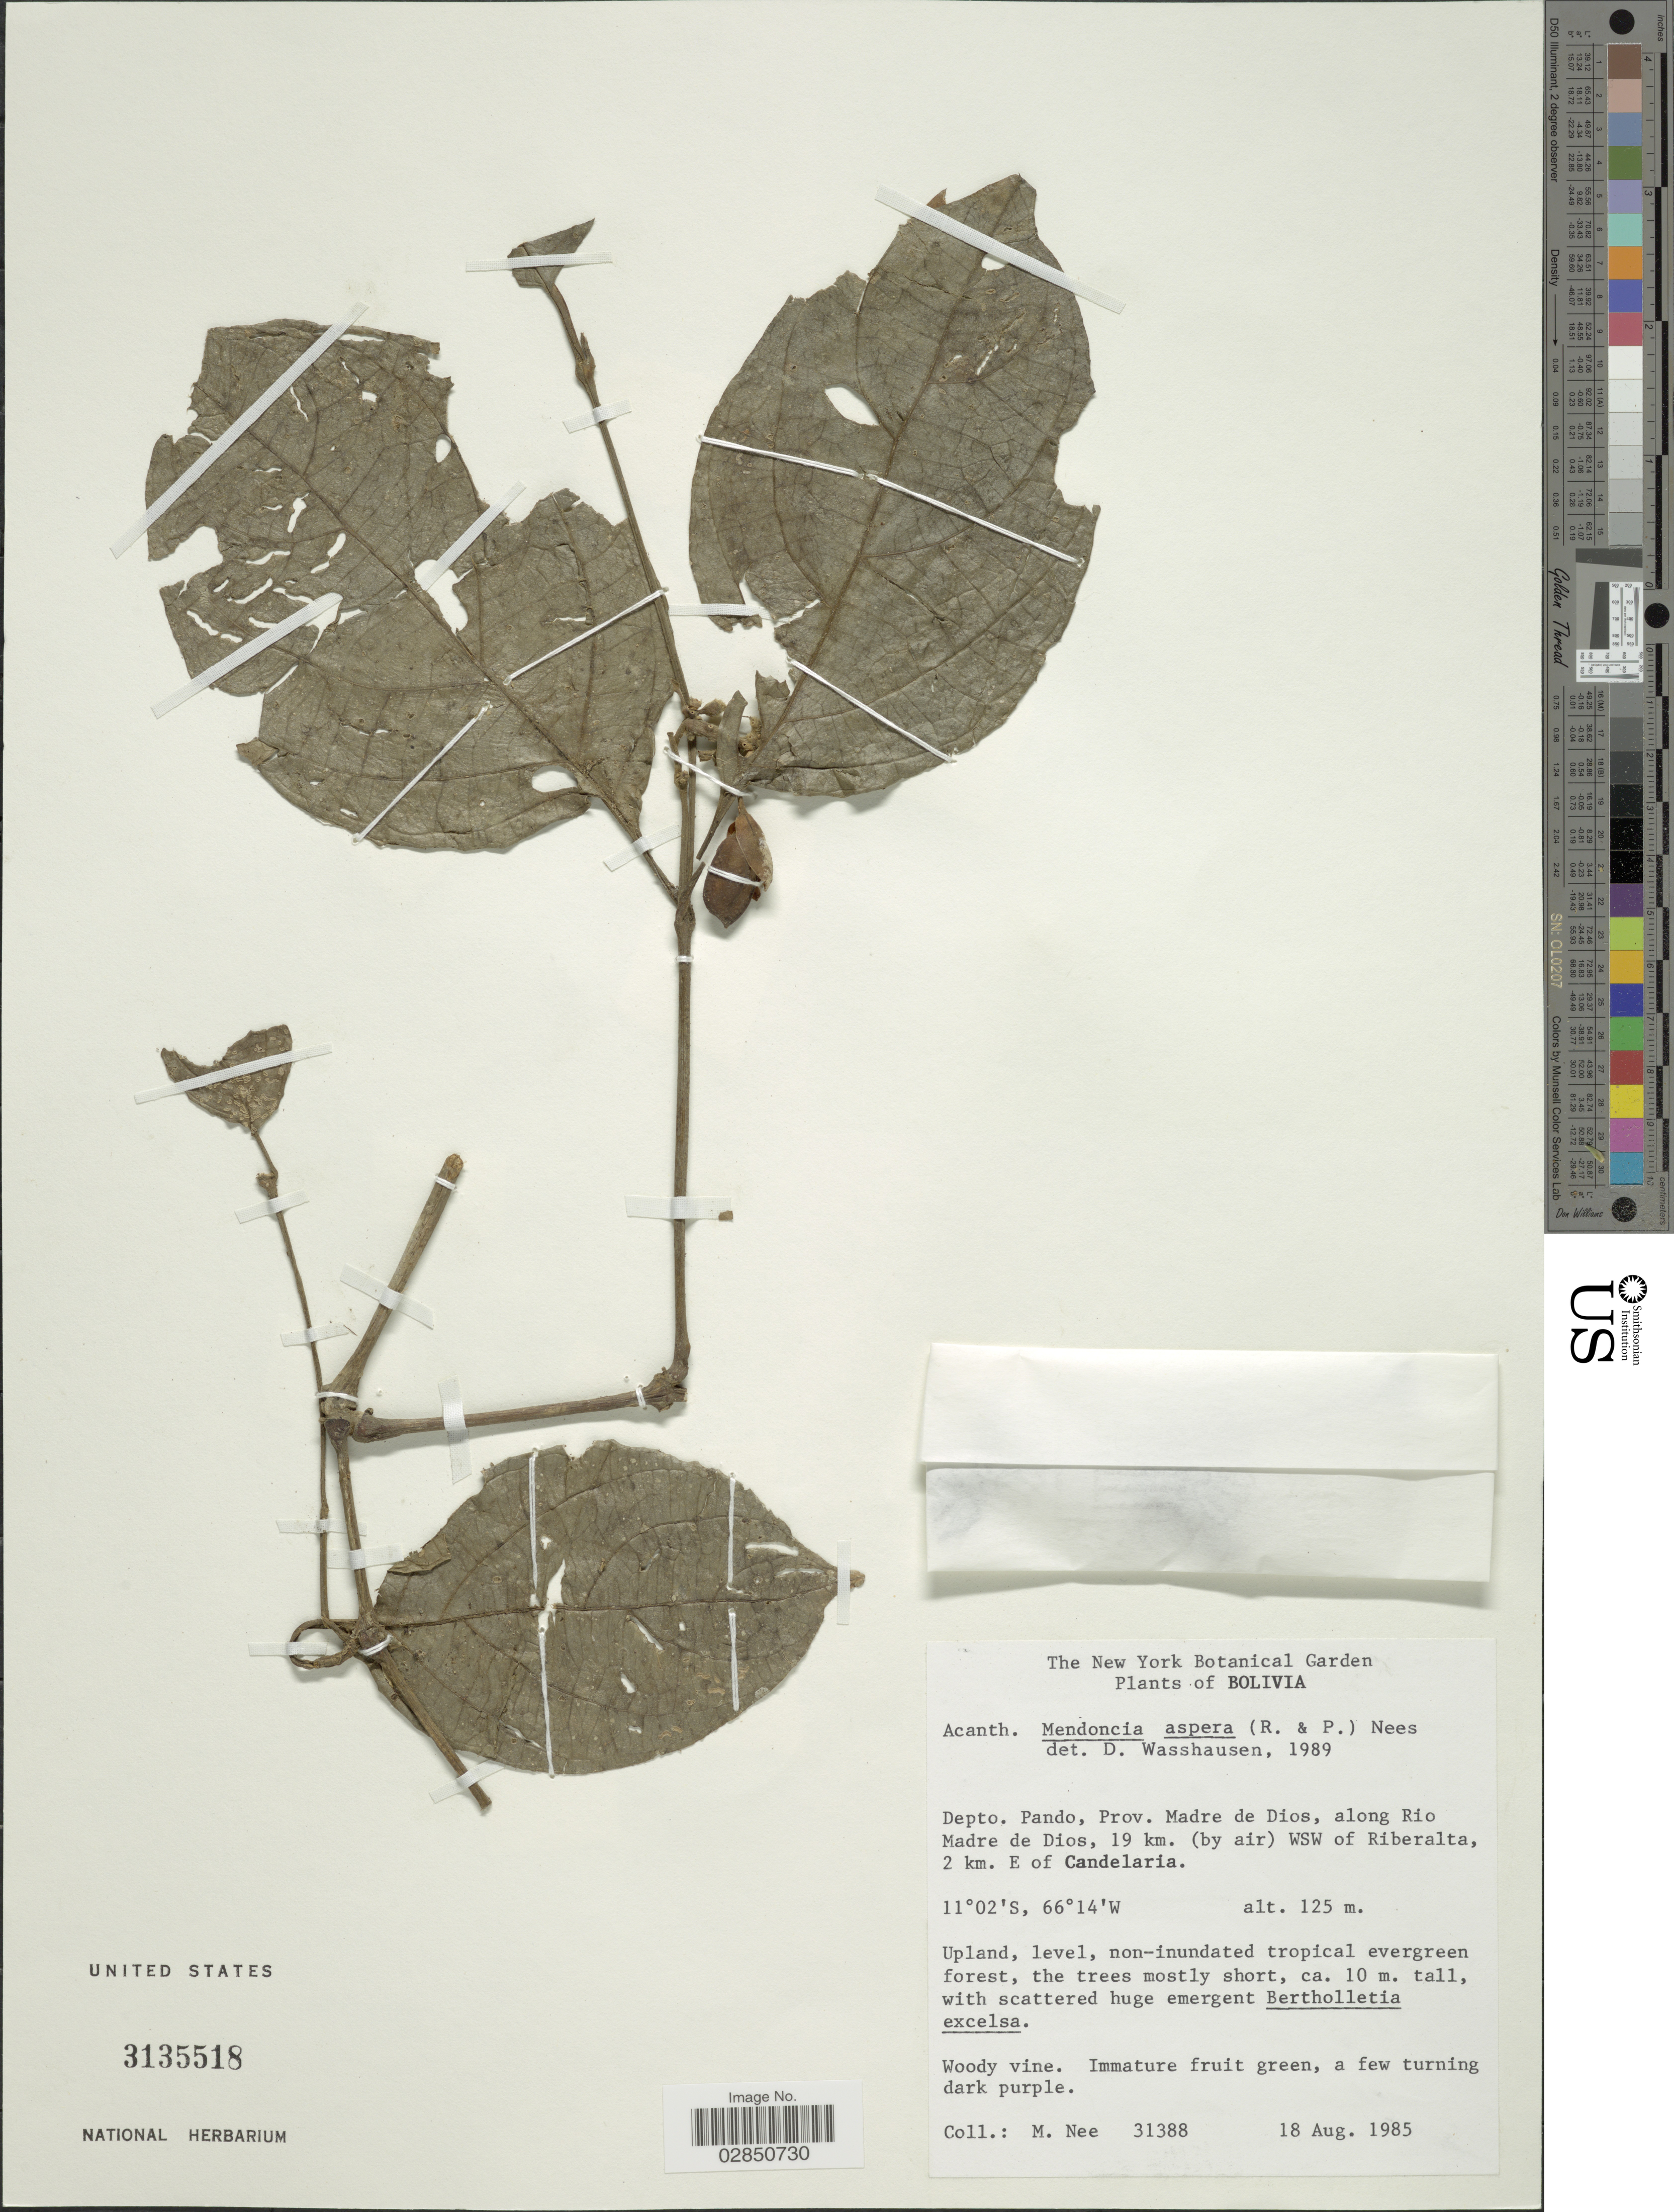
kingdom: Plantae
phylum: Tracheophyta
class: Magnoliopsida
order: Lamiales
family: Acanthaceae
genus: Mendoncia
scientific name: Mendoncia aspera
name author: (Ruiz & Pav.) Nees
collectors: M. Nee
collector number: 31388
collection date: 1985-08-18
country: Bolivia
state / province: Pando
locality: Depto. Pando, Prov. Madre de Dios, along Rio Madre de Dios, 19 km. (by air) WSW of Riberalta, 2 km. E of Candelaria.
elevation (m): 125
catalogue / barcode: US 3135518